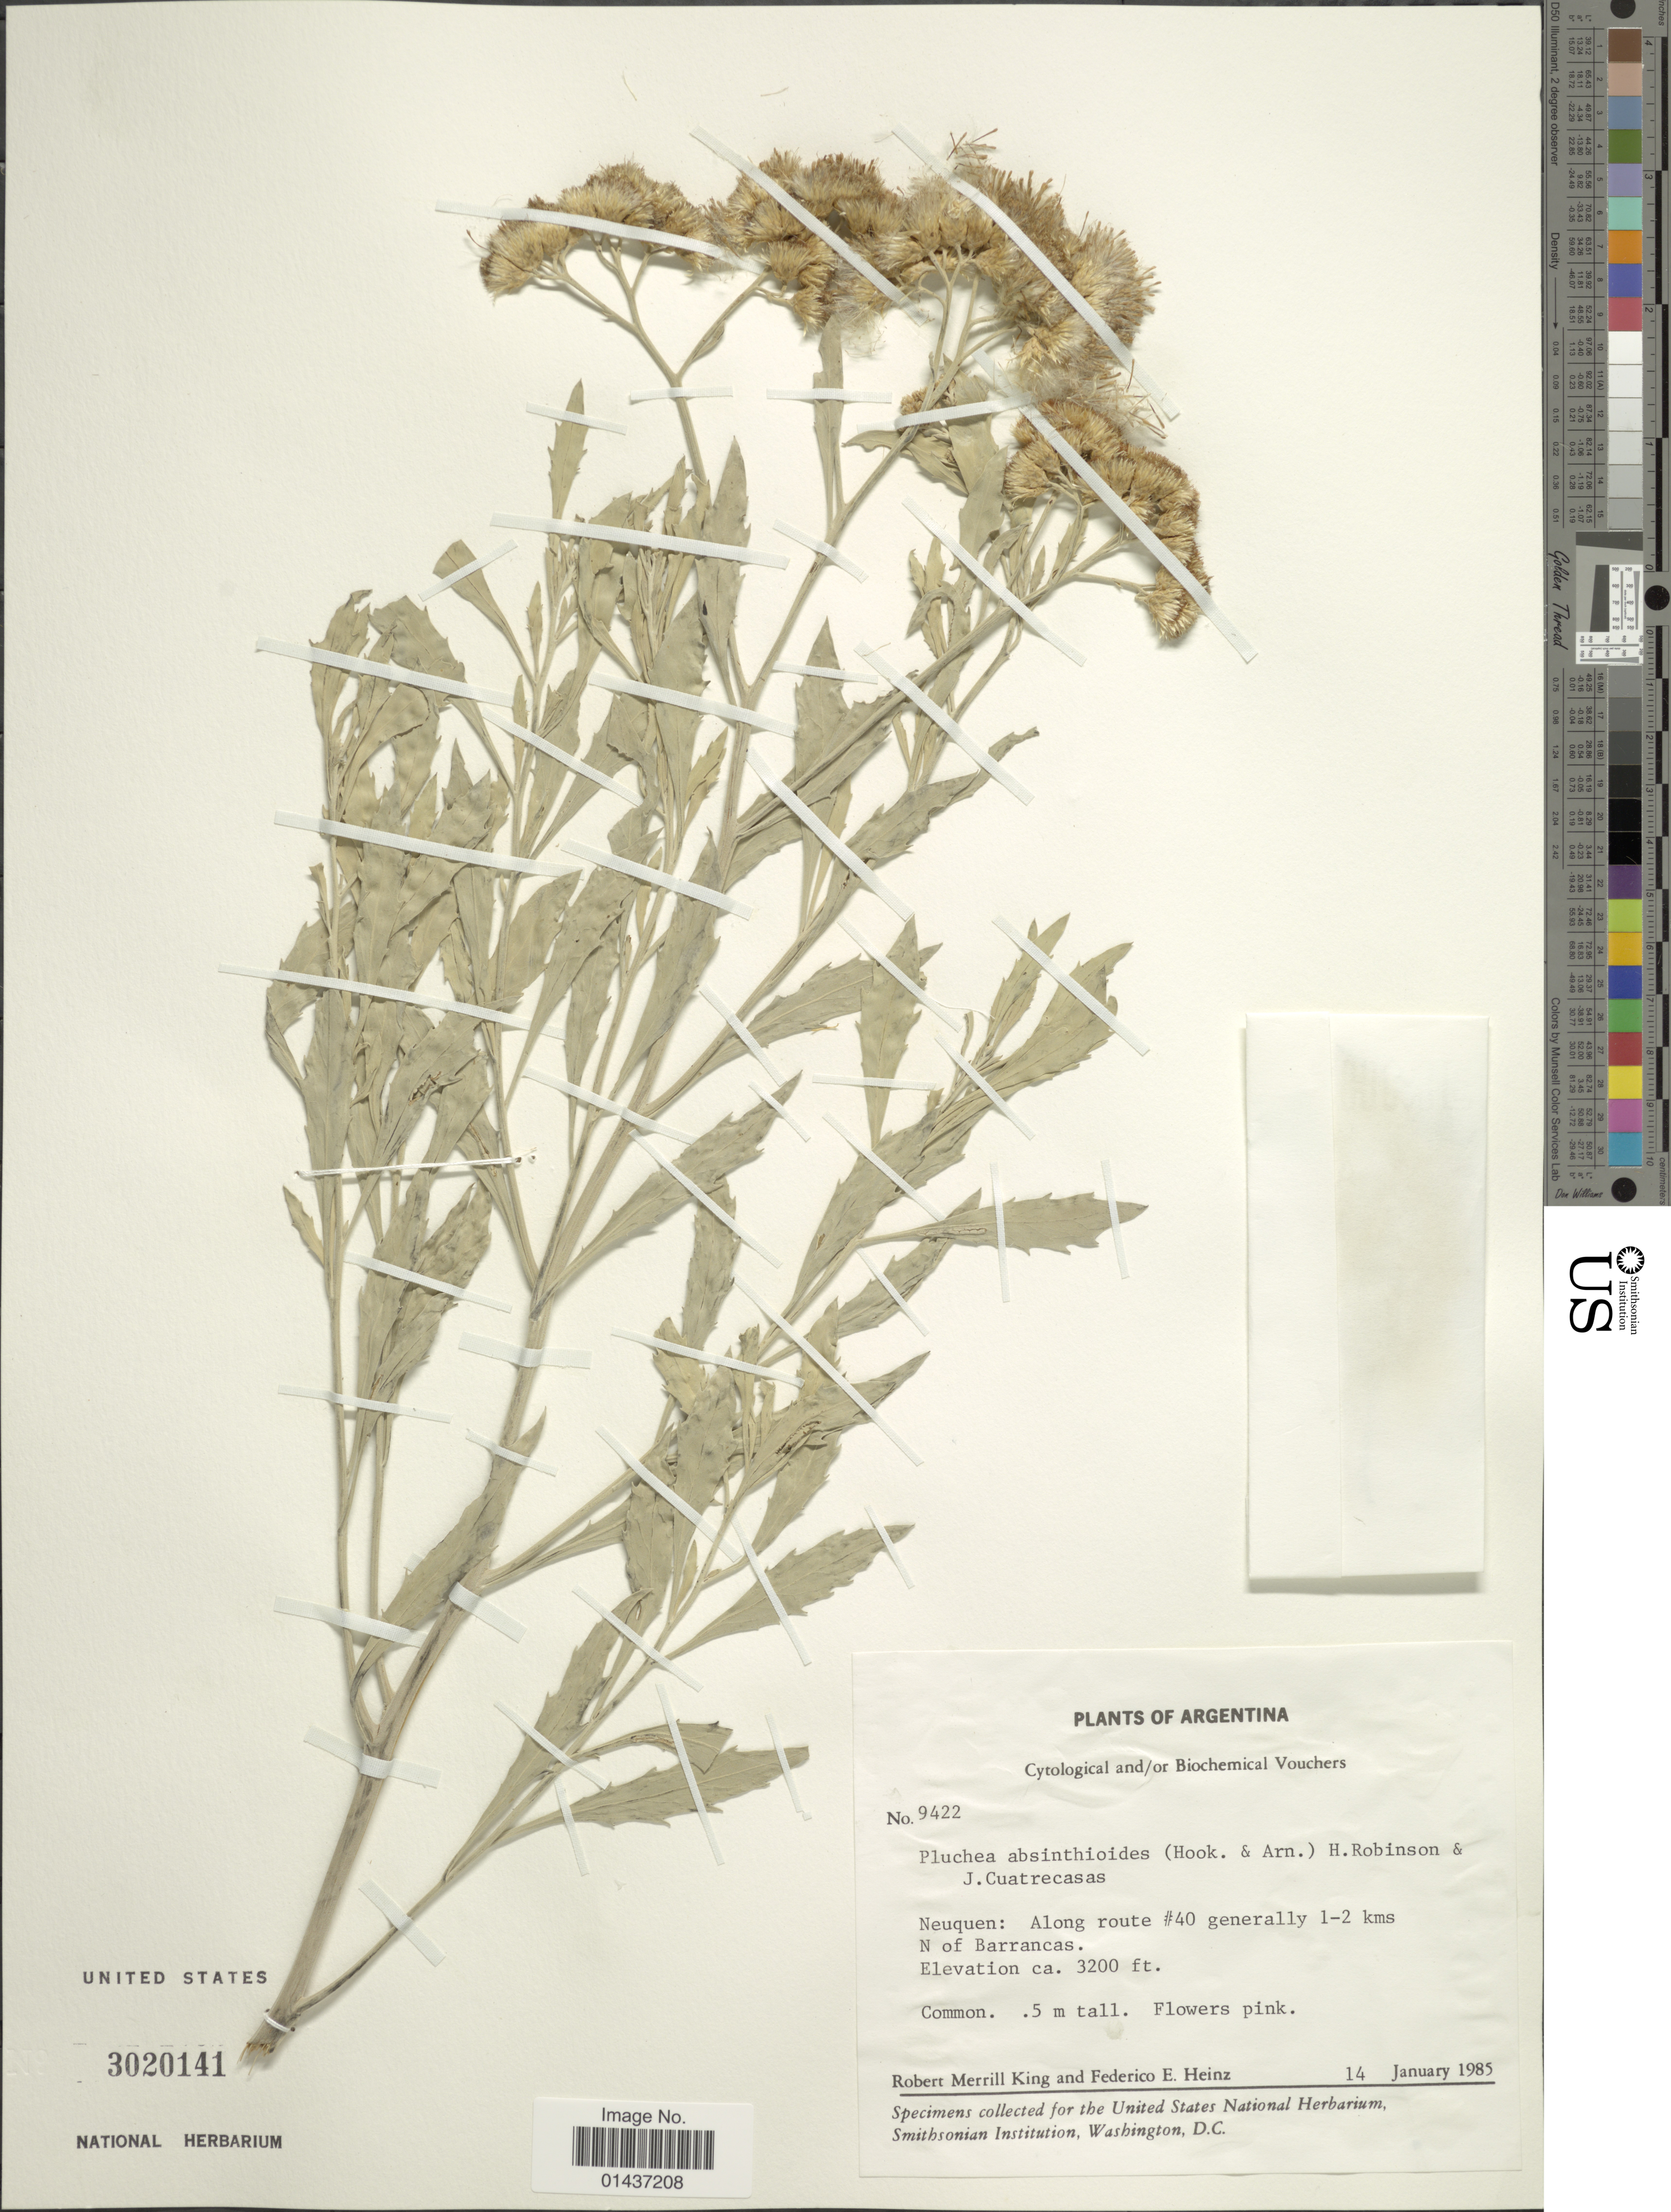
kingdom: Plantae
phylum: Tracheophyta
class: Magnoliopsida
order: Asterales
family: Asteraceae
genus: Tessaria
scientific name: Tessaria absinthioides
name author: (Hook. & Arn.) DC.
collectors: R. M. King & F. Heinz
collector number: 9422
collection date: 1985-01-14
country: Argentina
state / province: Neuquen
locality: Along route #40 generally 1-2 kms N of Barrancas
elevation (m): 975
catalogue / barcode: US 3020141